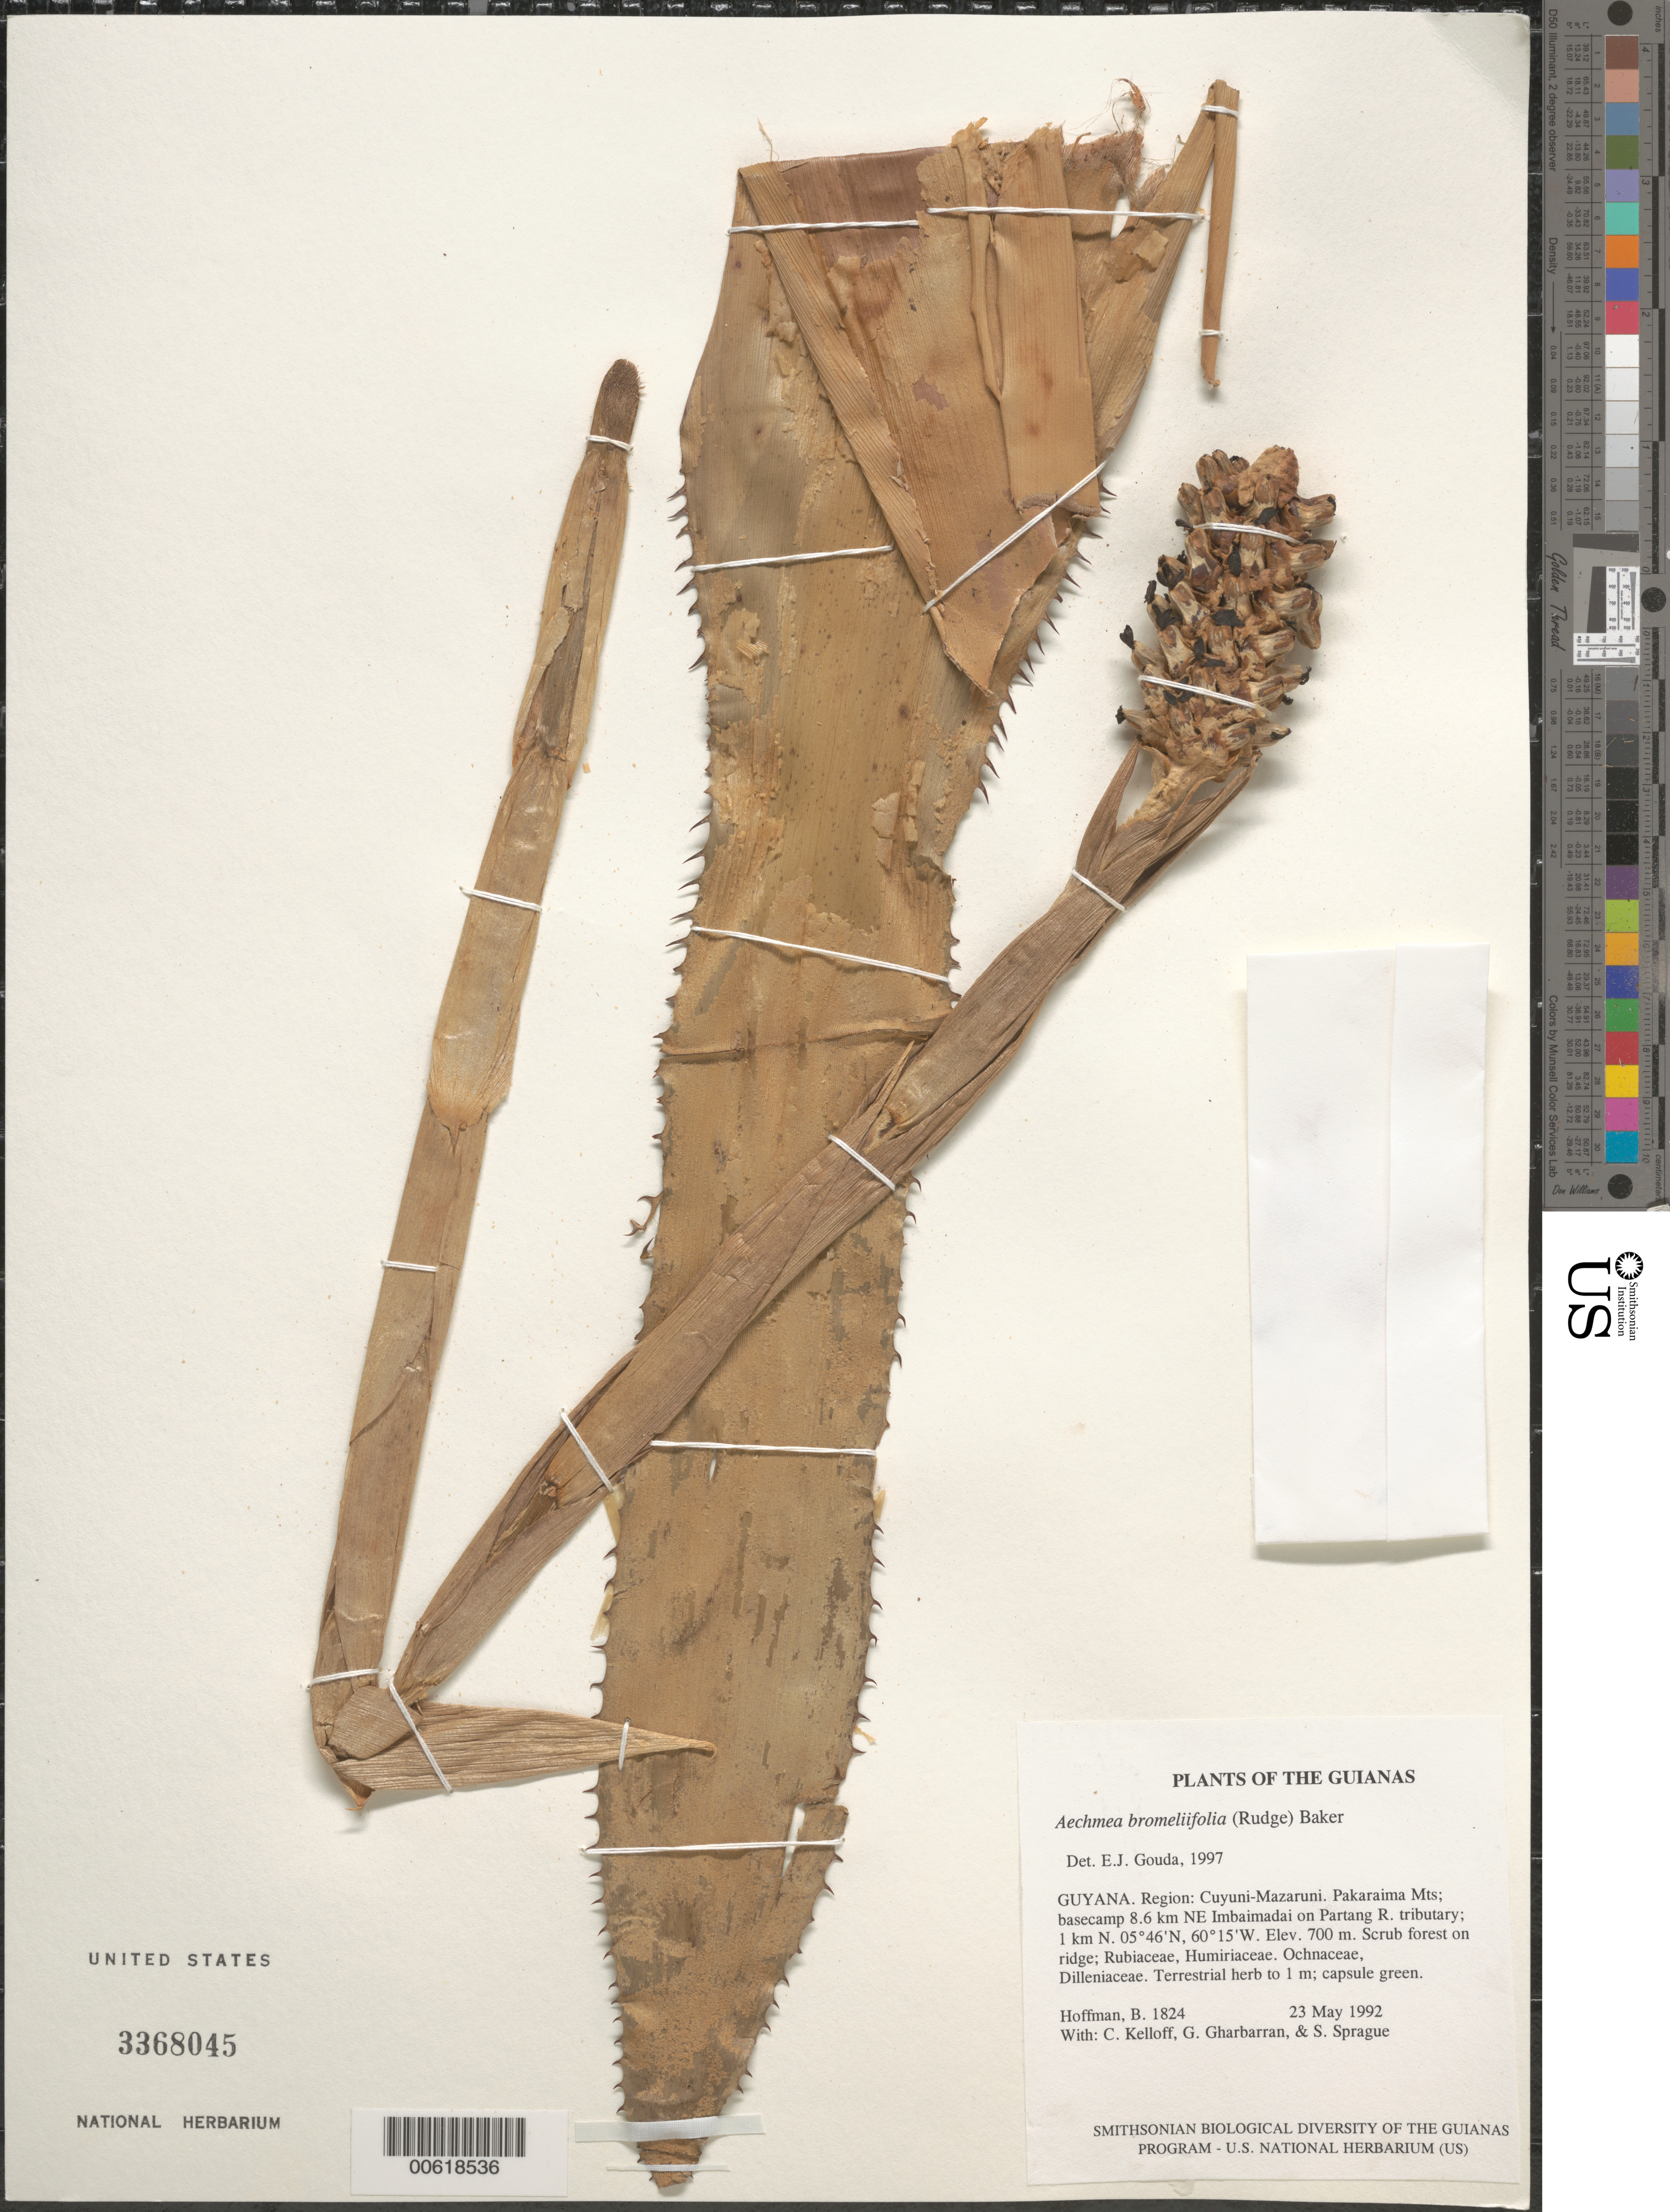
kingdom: Plantae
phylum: Tracheophyta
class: Liliopsida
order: Poales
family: Bromeliaceae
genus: Aechmea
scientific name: Aechmea bromeliifolia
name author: (Rudge) Baker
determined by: Gouda, E. J.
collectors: B. Hoffman, C. L. Kelloff, G. Gharbarran & S. Sprague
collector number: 1824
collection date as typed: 23 May 1992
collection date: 1992-05-23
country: Guyana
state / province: Cuyuni-Mazaruni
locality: Pakaraima Mts; basecamp 8.6 km NE Imbaimadai on Partang River tributary; 1 km N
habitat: Scrub forest on ridge; Rubiaceae, Humiriaceae. Ochnaceae, Dilleniaceae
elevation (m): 700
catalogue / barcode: US 3368045